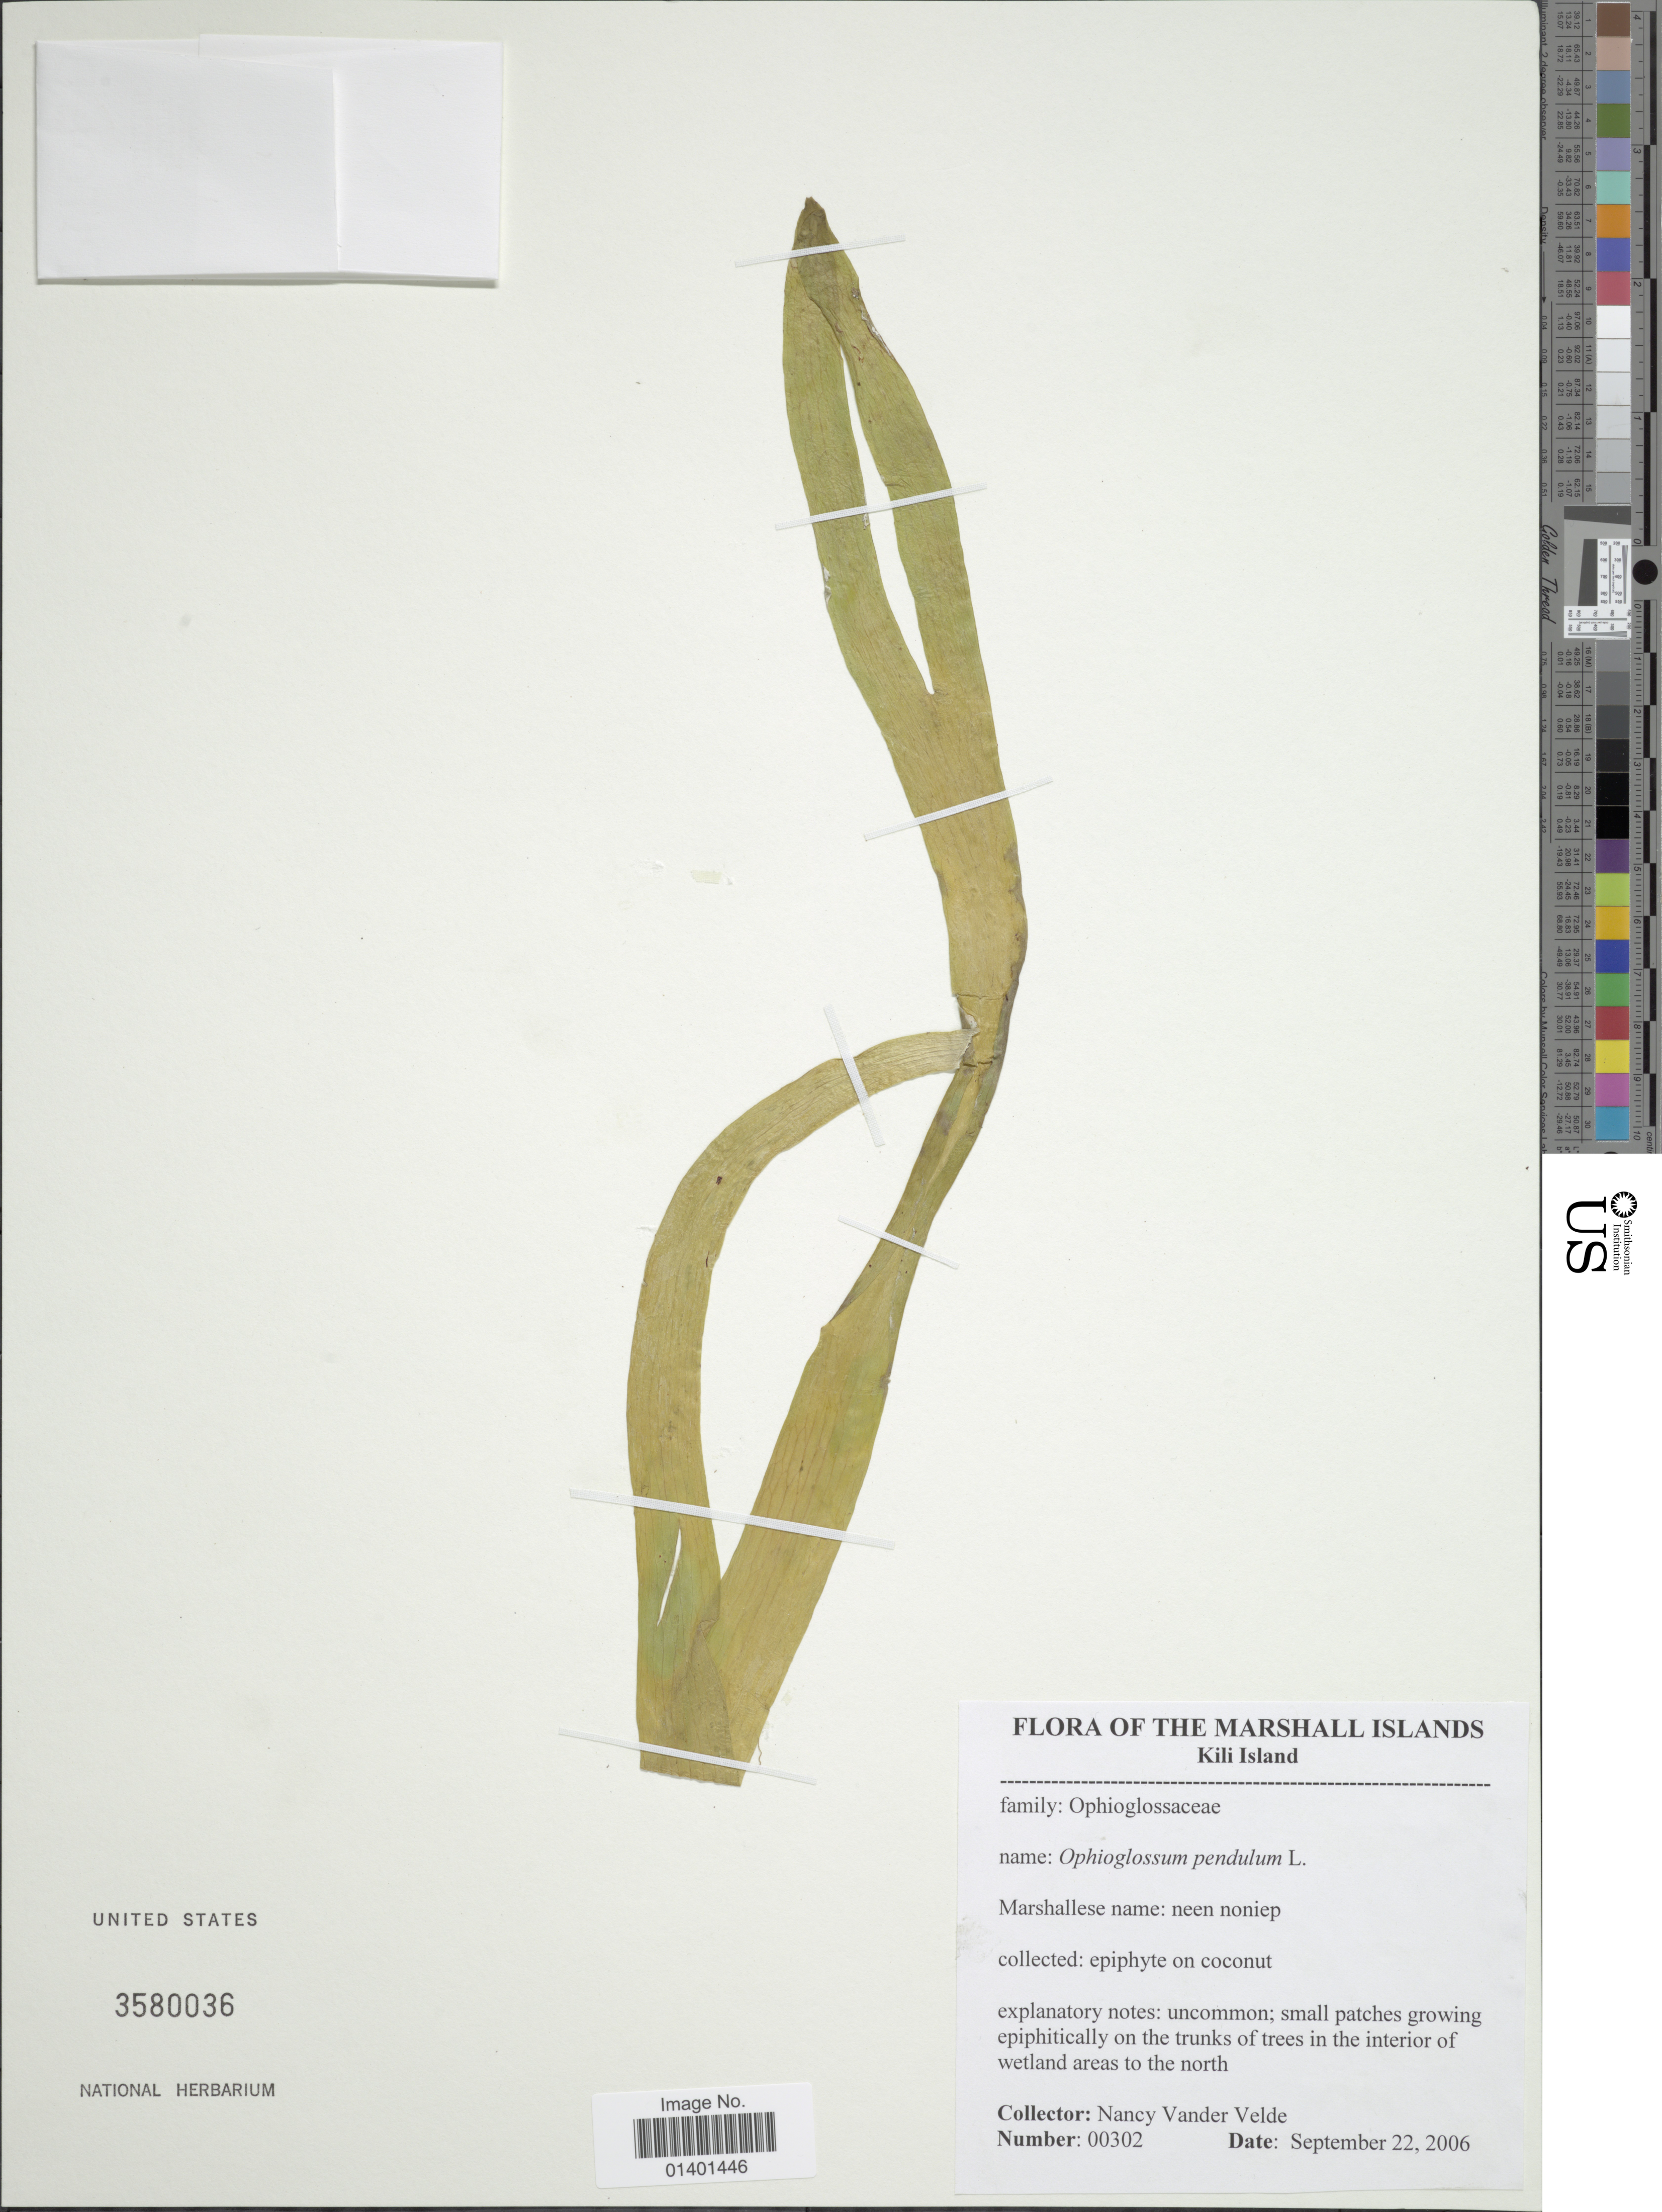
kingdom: Plantae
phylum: Tracheophyta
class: Polypodiopsida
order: Ophioglossales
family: Ophioglossaceae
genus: Ophioderma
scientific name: Ophioderma pendulum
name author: (L.) C. Presl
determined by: Wagner, W. L., (BOT), Smithsonian Institution - National Museum of Natural History (UNITED STATES)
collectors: N. Vander Velde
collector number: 00302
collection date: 2006-09-22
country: Marshall Islands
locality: Kili islands, in the interior of wetland areas to the north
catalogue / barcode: US 3580036